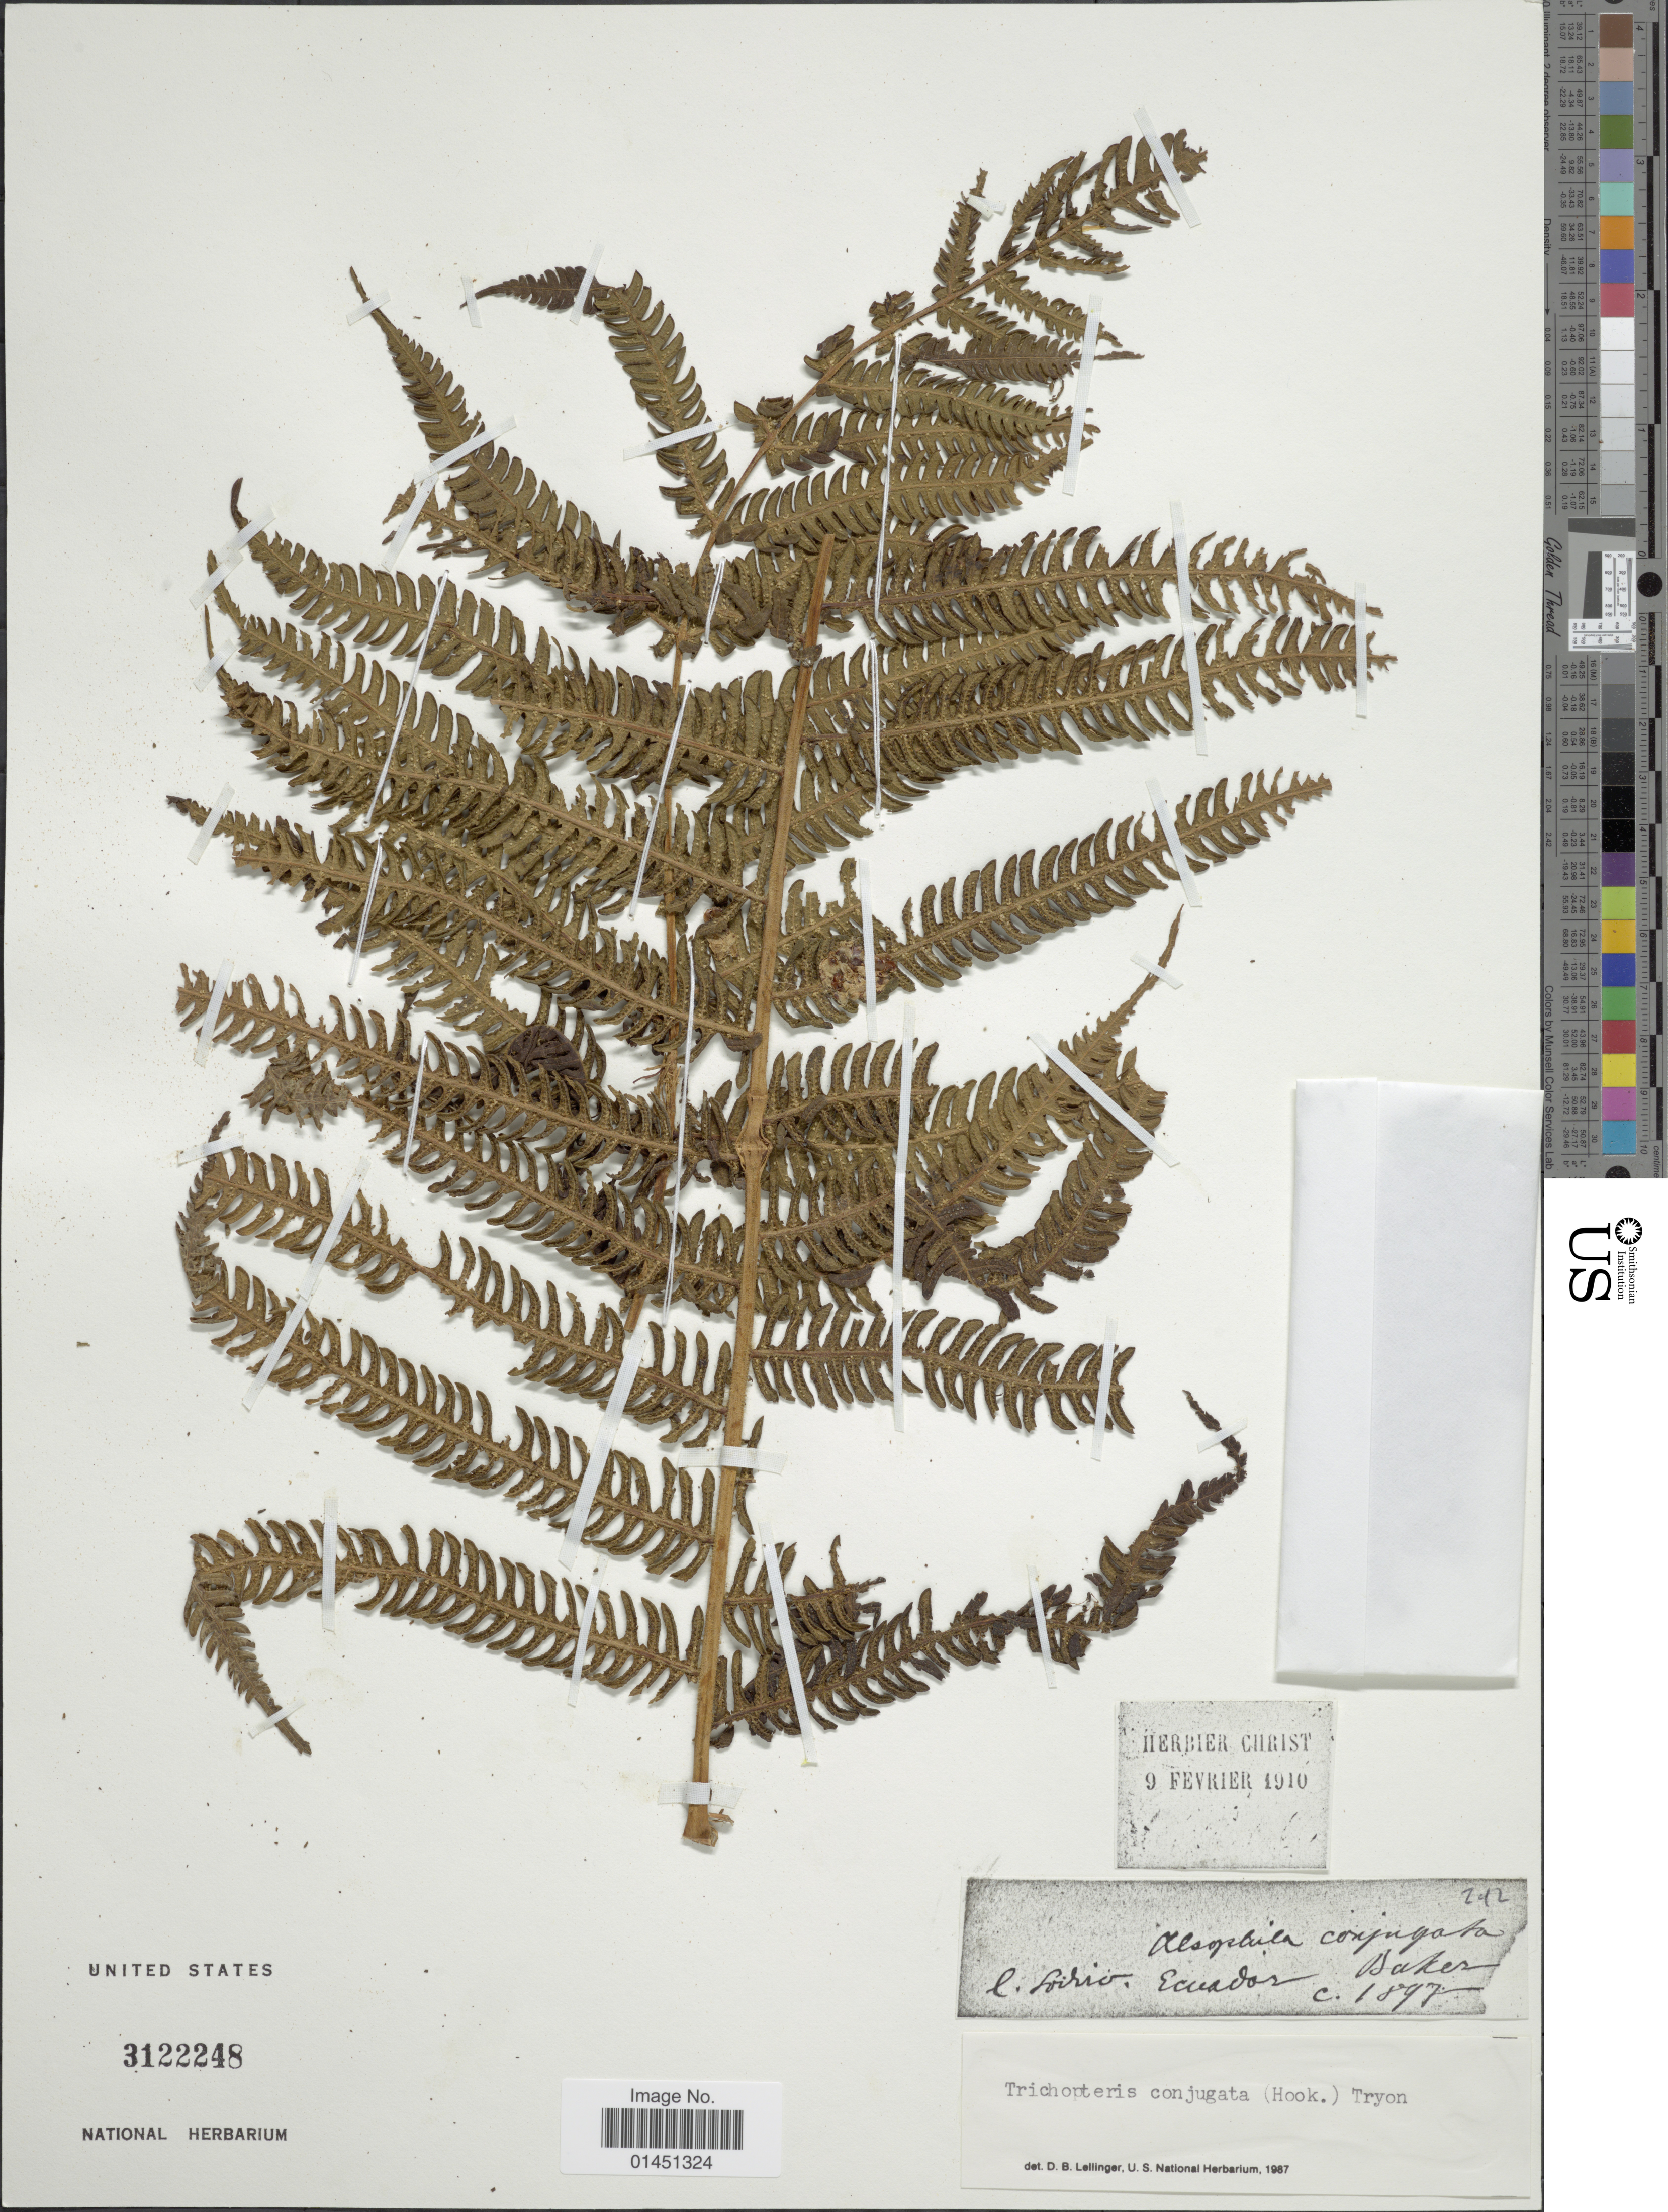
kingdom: Plantae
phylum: Tracheophyta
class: Polypodiopsida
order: Cyatheales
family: Cyatheaceae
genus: Cyathea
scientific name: Cyathea conjugata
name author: (Hook.) Domin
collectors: L. Sodiro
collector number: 242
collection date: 1897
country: Ecuador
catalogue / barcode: US 3122248